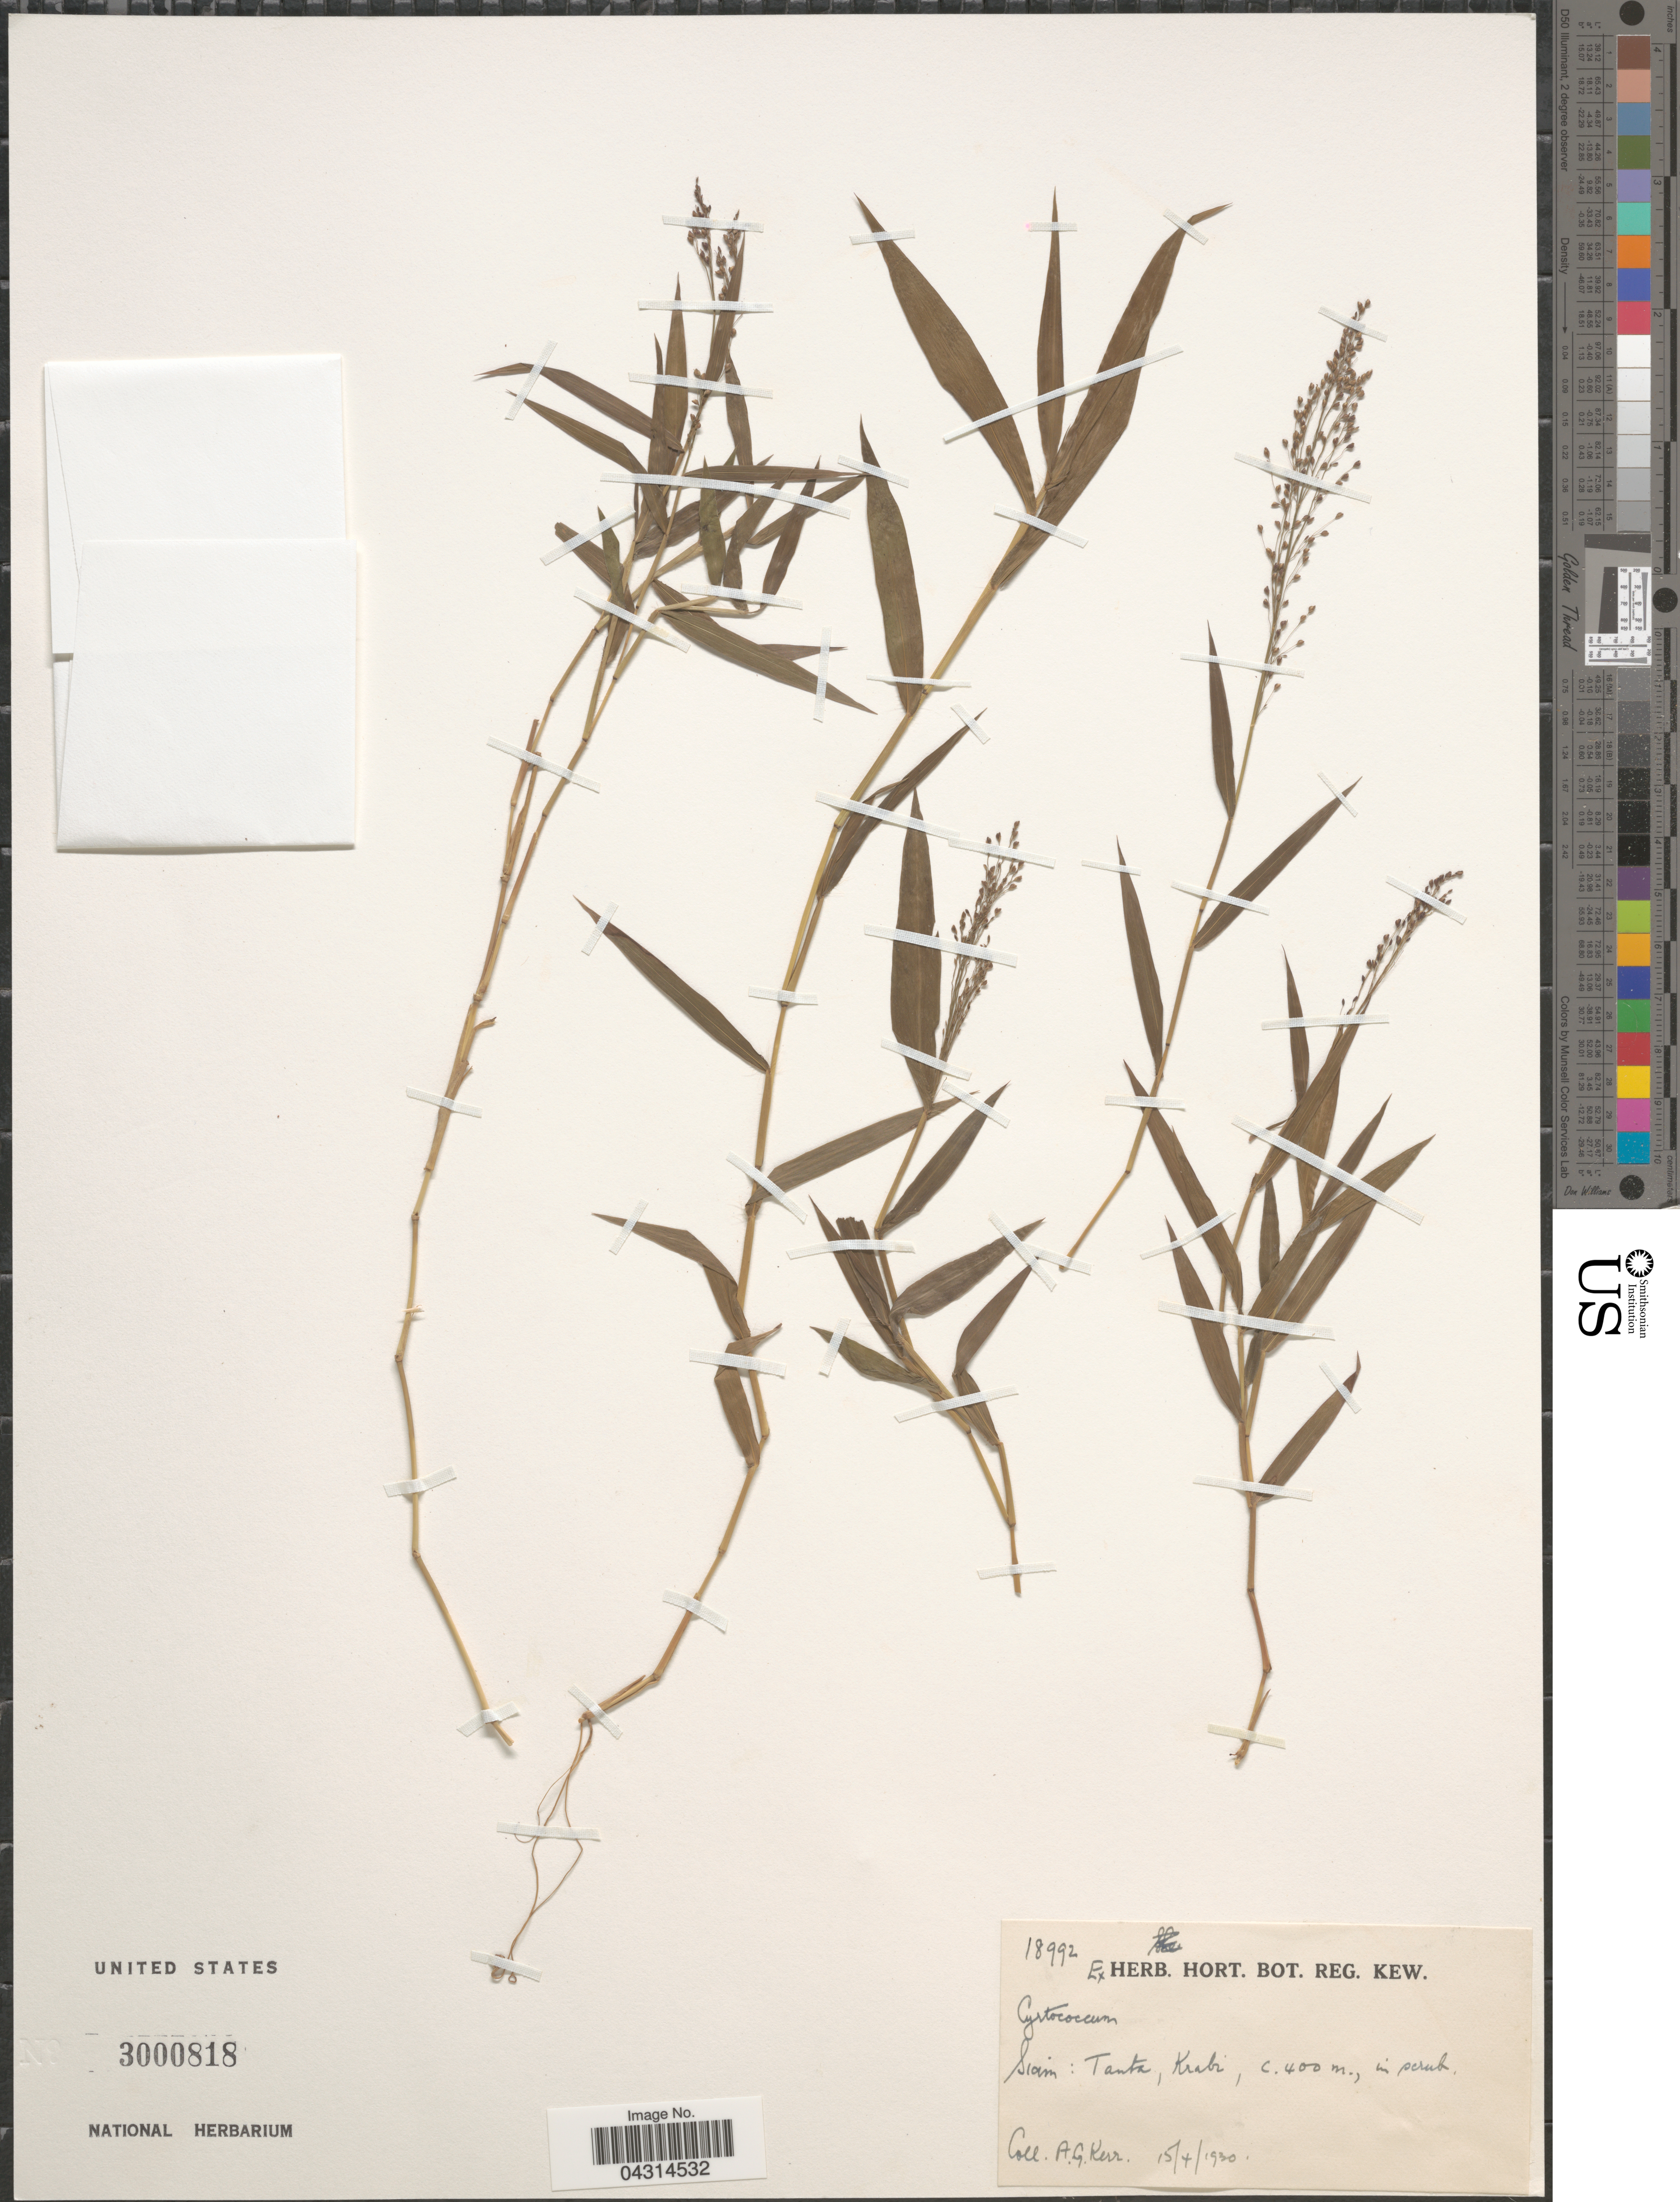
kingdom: Plantae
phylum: Tracheophyta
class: Liliopsida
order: Poales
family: Poaceae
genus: Cyrtococcum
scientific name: Cyrtococcum sp.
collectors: A. Kerr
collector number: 18992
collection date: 1930-04-15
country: Thailand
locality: Siam: Tanta, Krabi, in scrub.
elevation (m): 400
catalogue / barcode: US 3000818